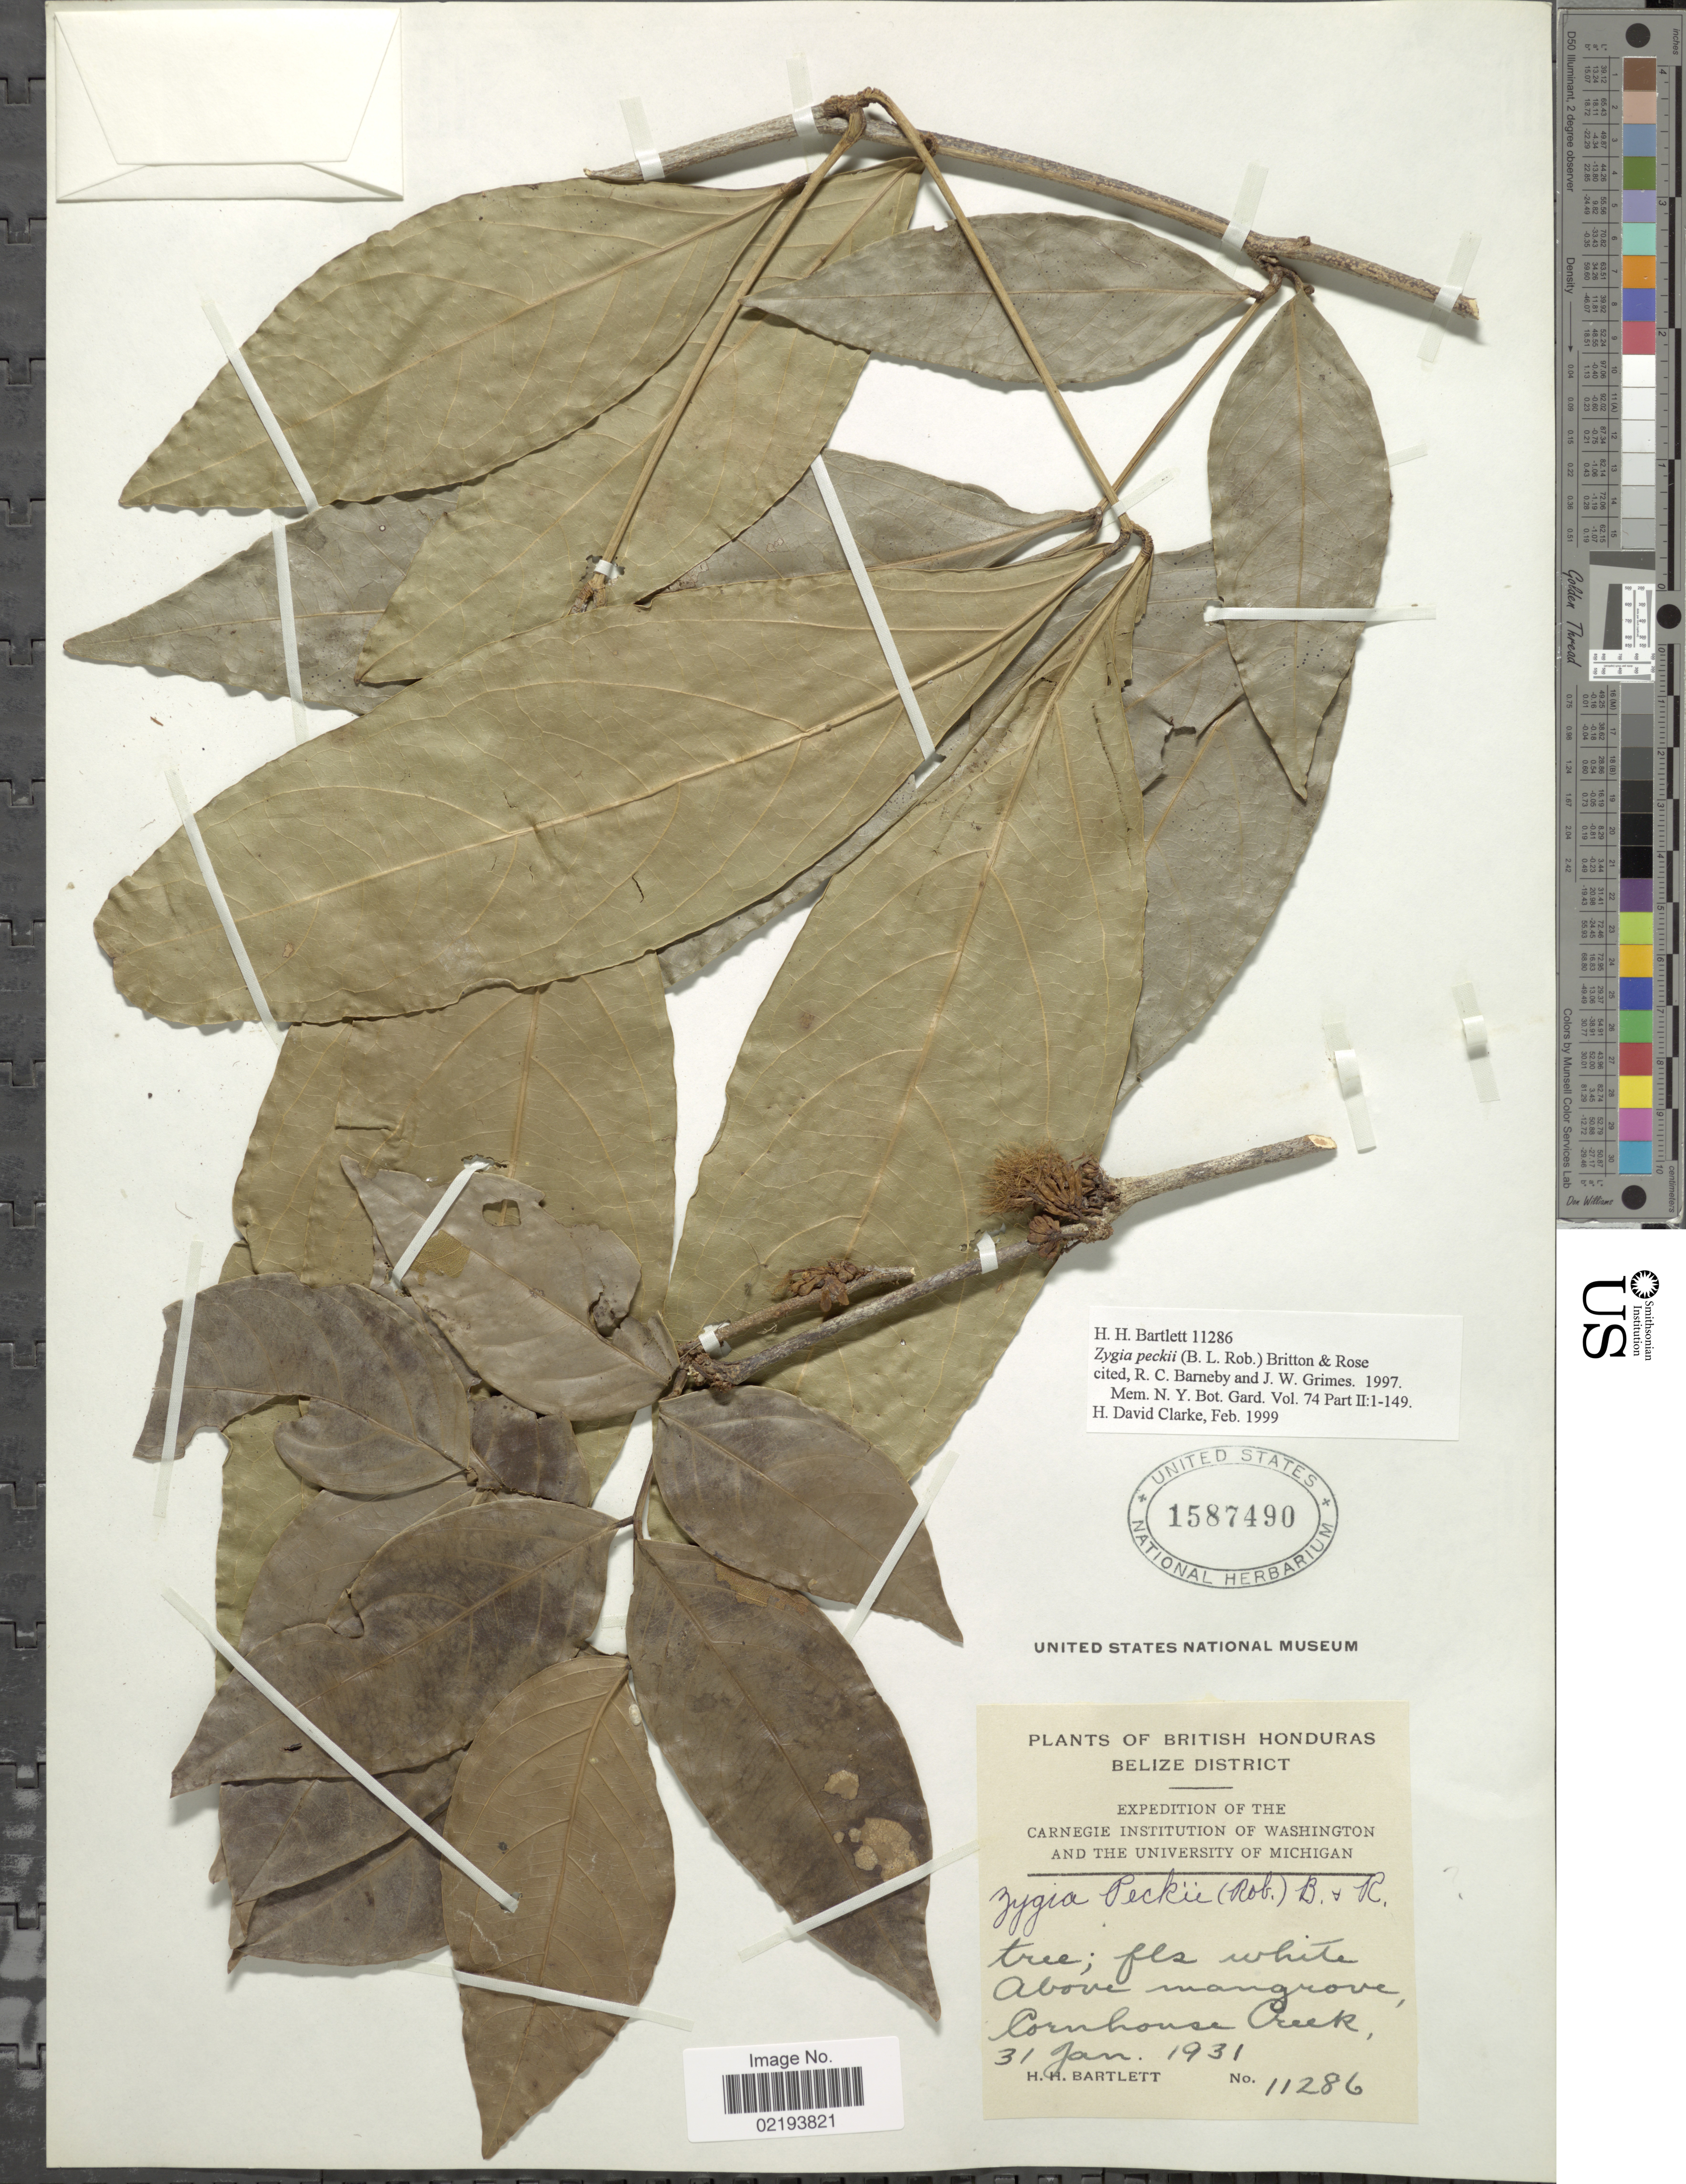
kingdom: Plantae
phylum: Tracheophyta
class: Magnoliopsida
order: Fabales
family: Fabaceae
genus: Zygia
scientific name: Zygia peckii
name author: (B.L. Rob.) Britton & Rose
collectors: H. H. Bartlett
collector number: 11286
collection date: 1931-01-31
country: Belize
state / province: Belize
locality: British Honduras Belize District, Above mangrove, Cornhouse Creek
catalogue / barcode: US 1587490